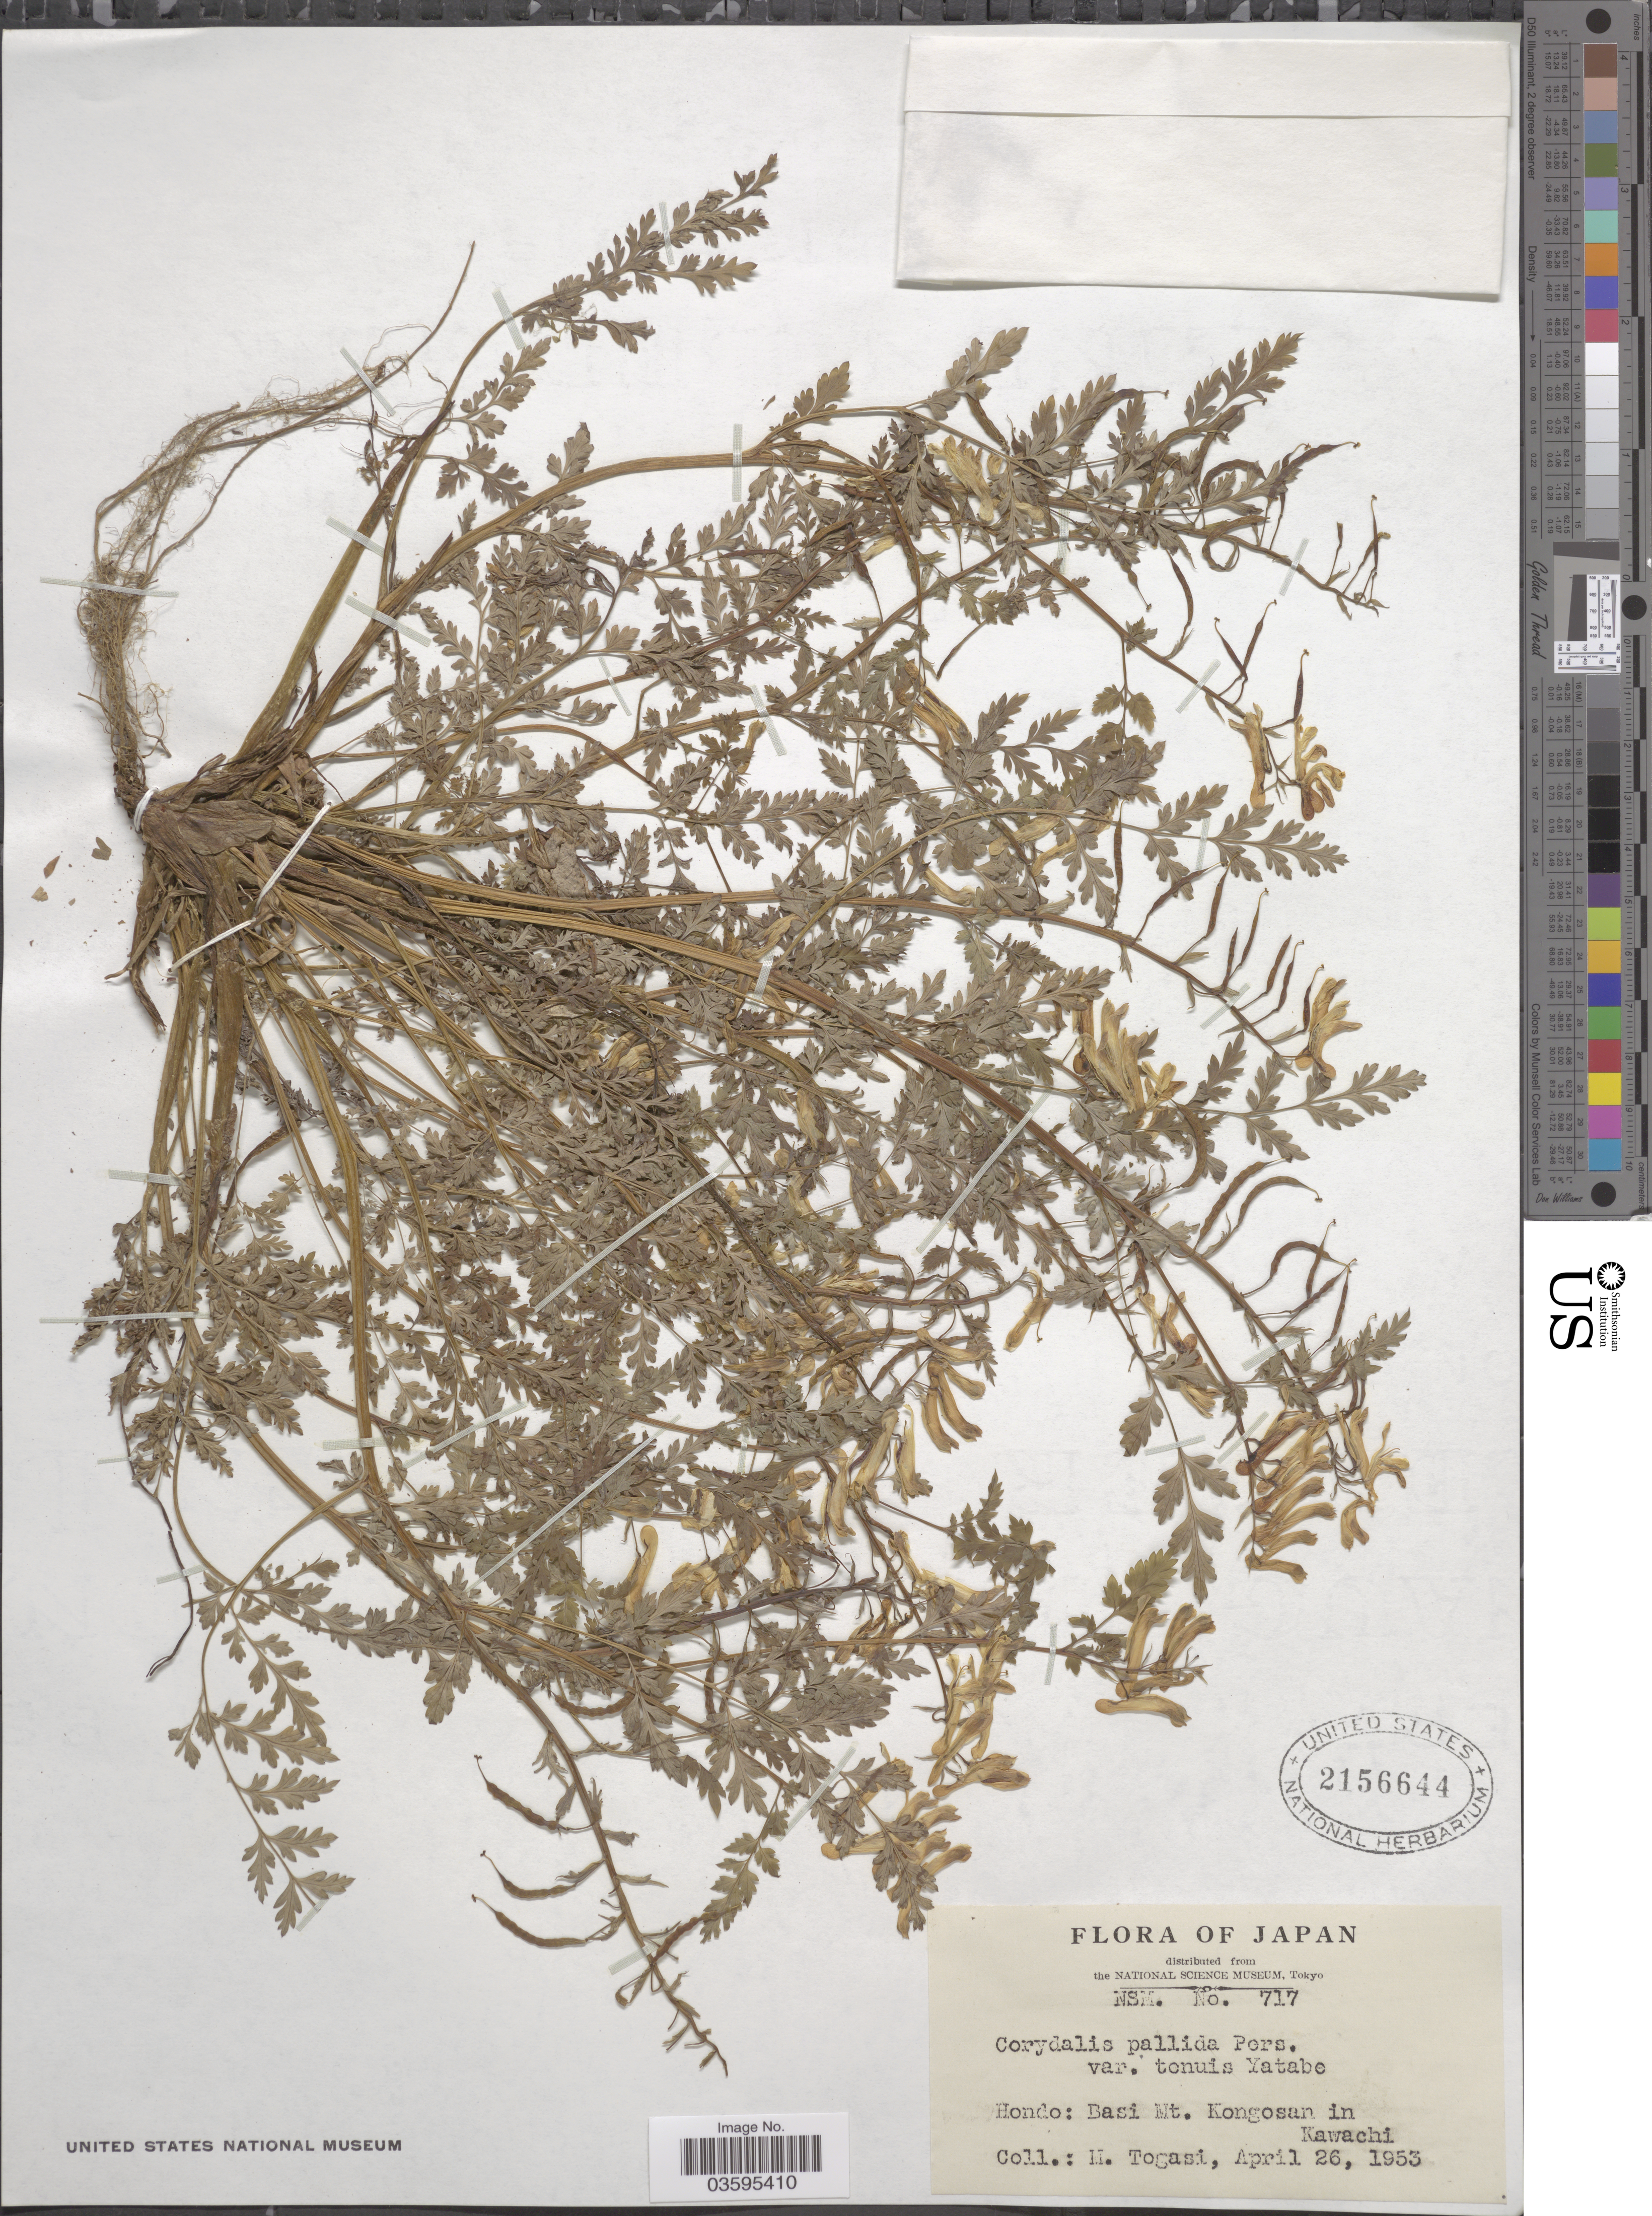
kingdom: Plantae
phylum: Tracheophyta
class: Magnoliopsida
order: Ranunculales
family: Papaveraceae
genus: Corydalis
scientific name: Corydalis pallida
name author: (Thunb.) Pers.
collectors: M. Togasi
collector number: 717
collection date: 1953-04-26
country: Japan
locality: Hondo: Basi Mt. Kongosan in Kawachi.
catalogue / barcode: US 2156644